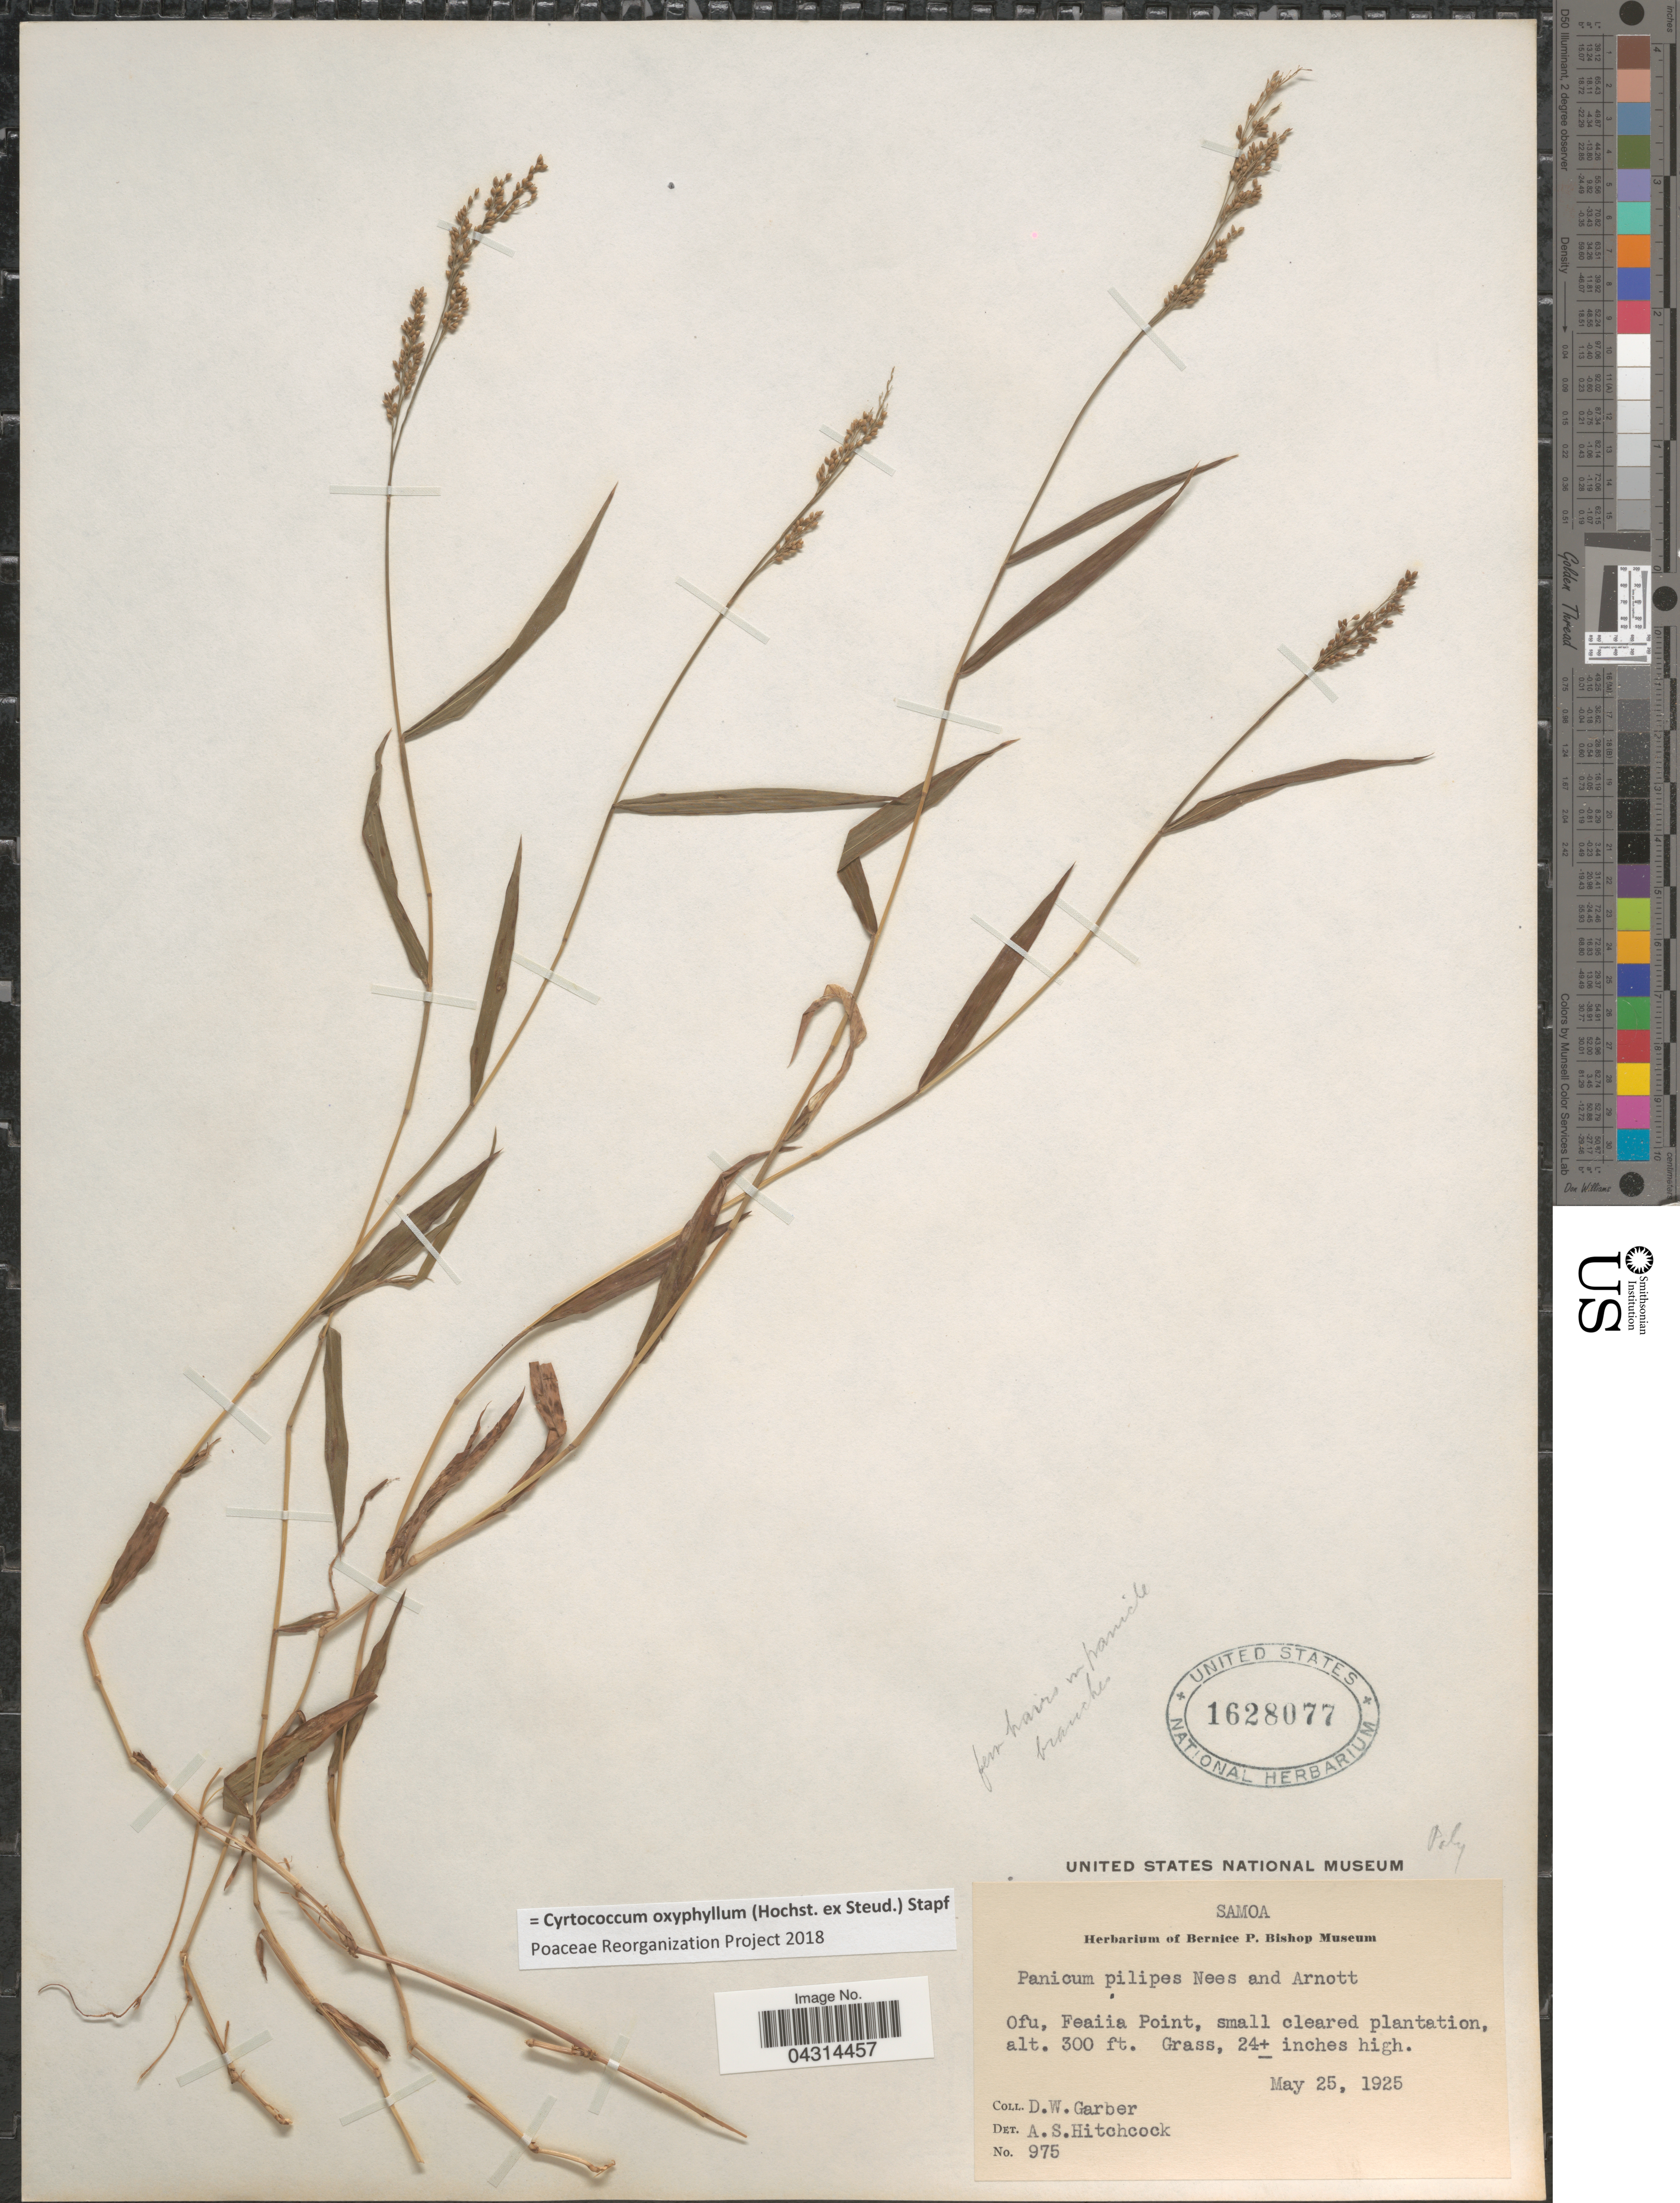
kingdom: Plantae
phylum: Tracheophyta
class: Liliopsida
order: Poales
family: Poaceae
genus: Cyrtococcum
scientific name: Cyrtococcum oxyphyllum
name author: (Steud.) Stapf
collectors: D. W. Garber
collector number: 975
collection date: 1925-05-25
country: American Samoa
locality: Samoa. Ofu, Feaiia Point, small cleared plantation.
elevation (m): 91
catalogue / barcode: US 1628077